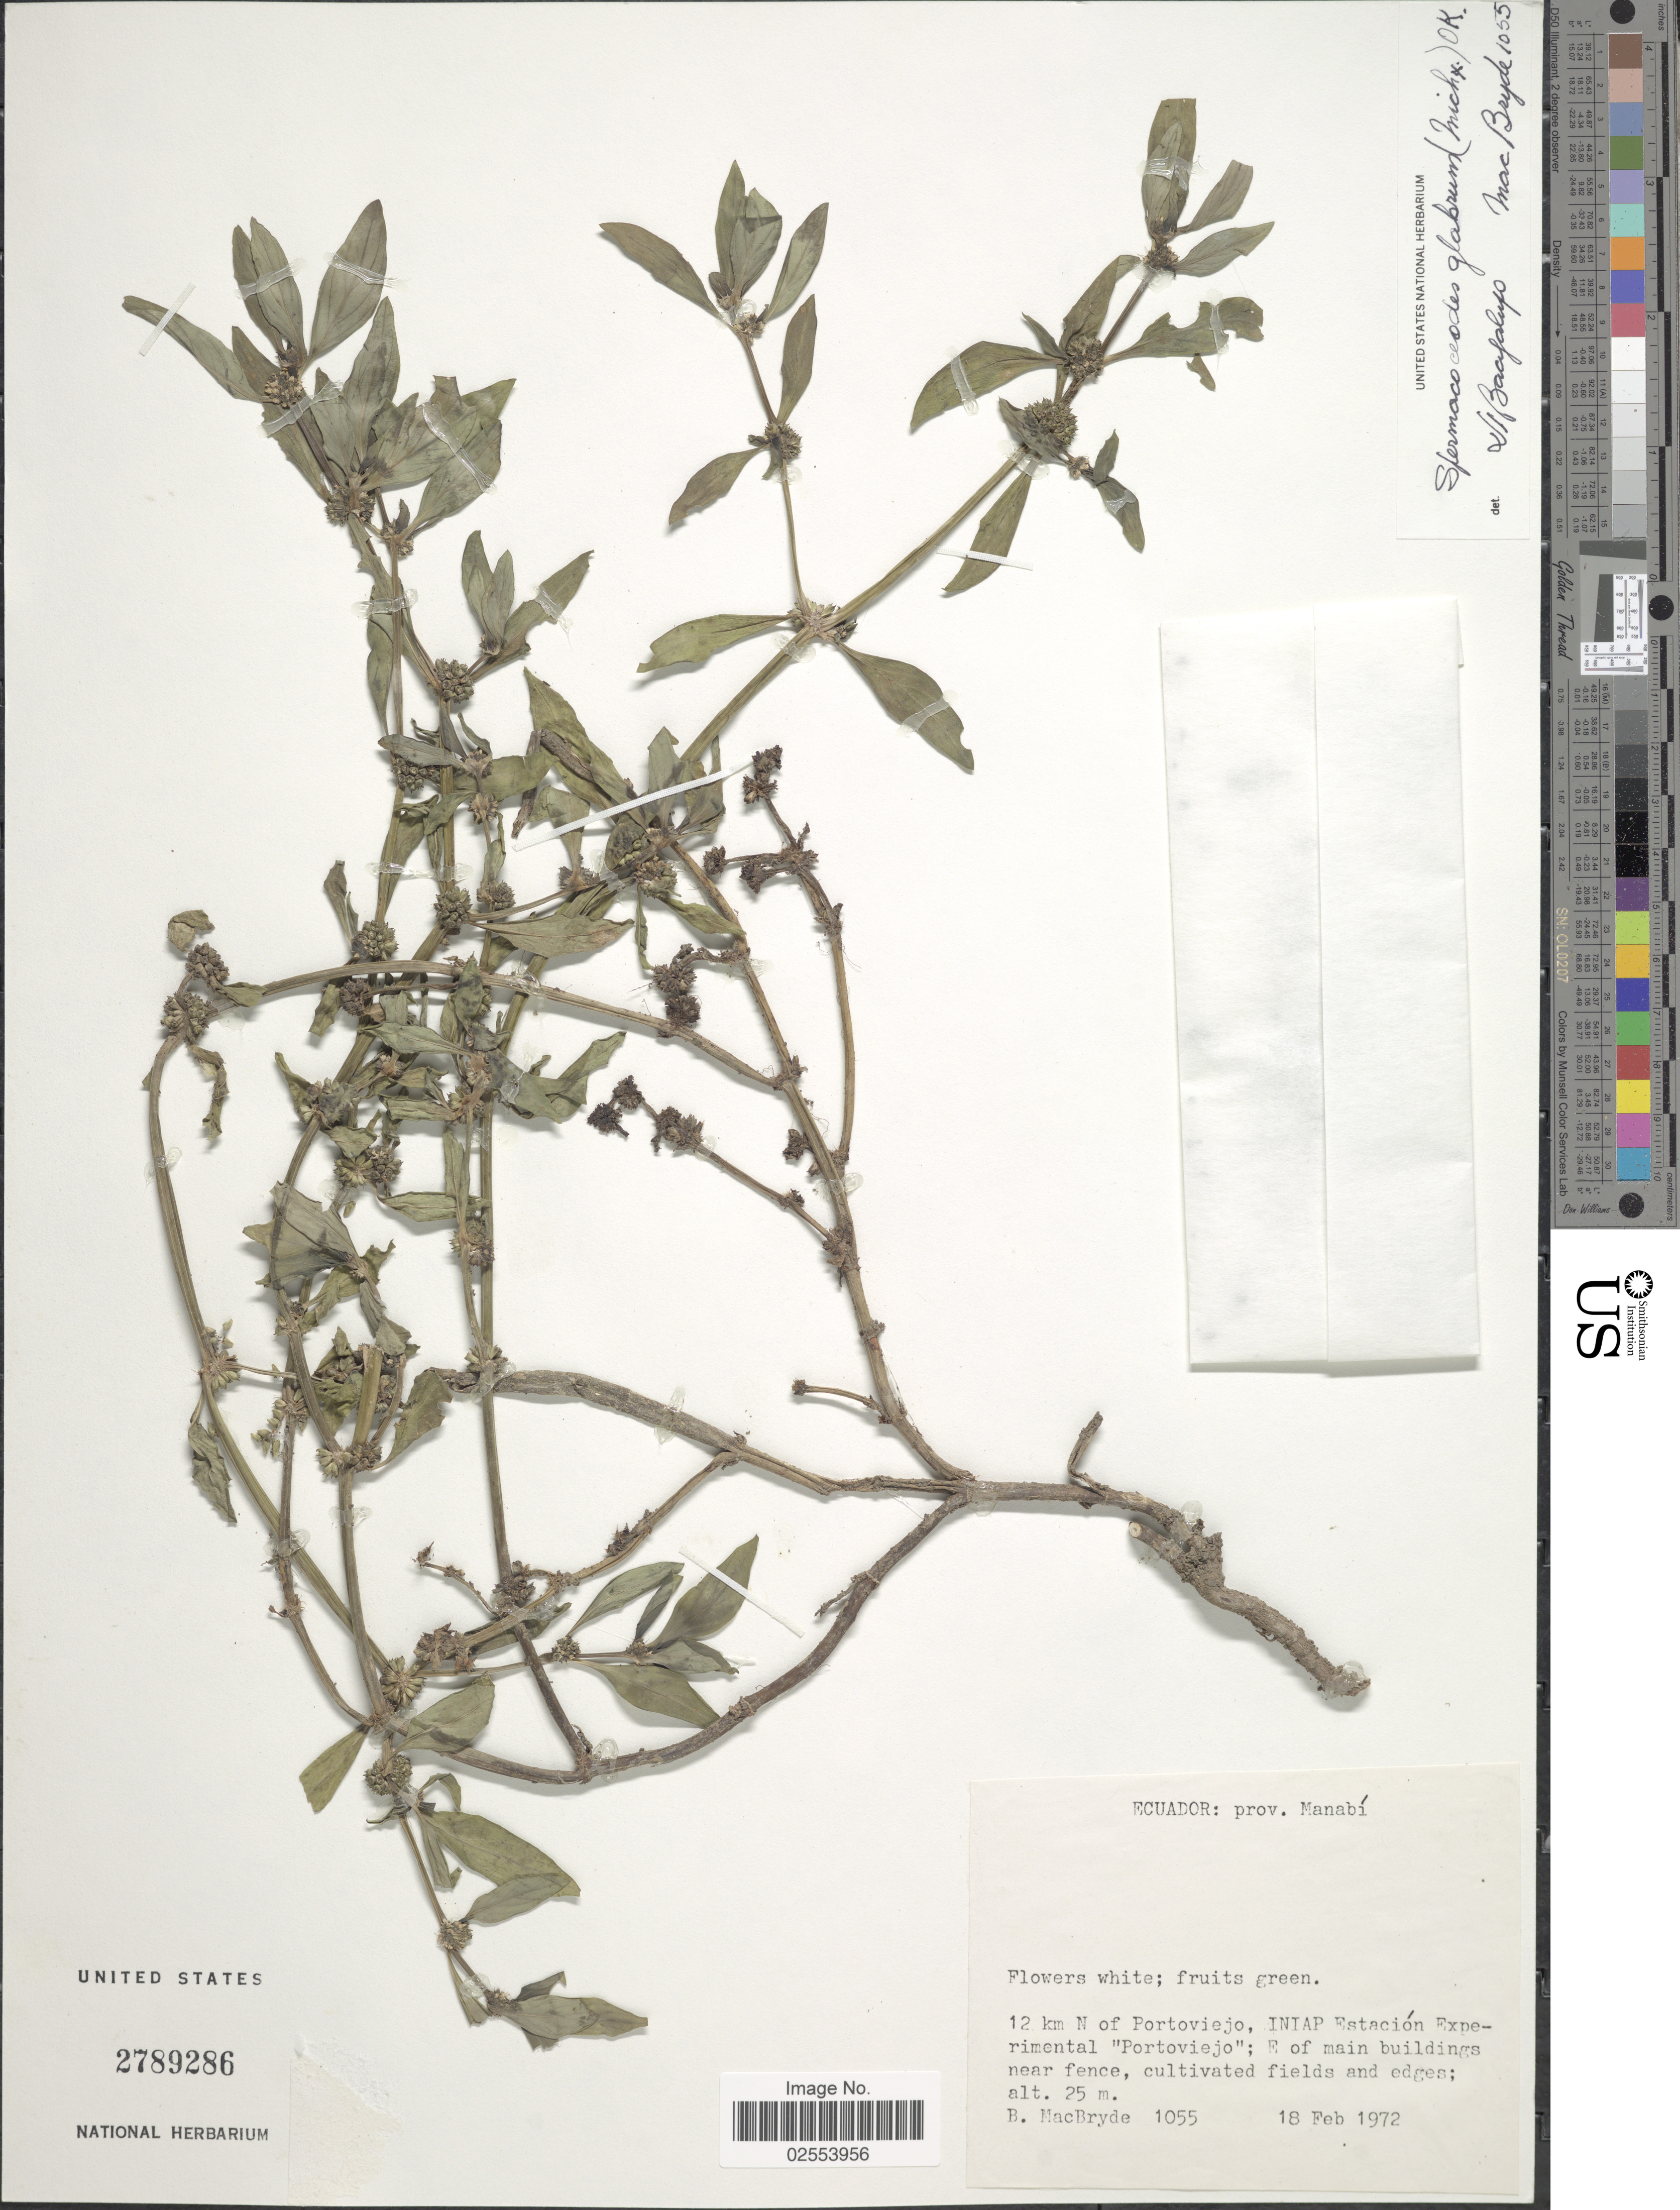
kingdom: Plantae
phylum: Tracheophyta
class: Magnoliopsida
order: Gentianales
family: Rubiaceae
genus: Spermacoce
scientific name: Spermacoce tenuior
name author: L.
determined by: Kirkbride, J. H., Jr.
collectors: B. MacBryde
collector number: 1055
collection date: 1972-02-18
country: Ecuador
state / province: Manabí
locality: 12 km N of Portoviejo, INIAP Estacion Experimental "Portoviejo"; E of main buidlings near fence, cultivated fields and edges.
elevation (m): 25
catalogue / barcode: US 2789286